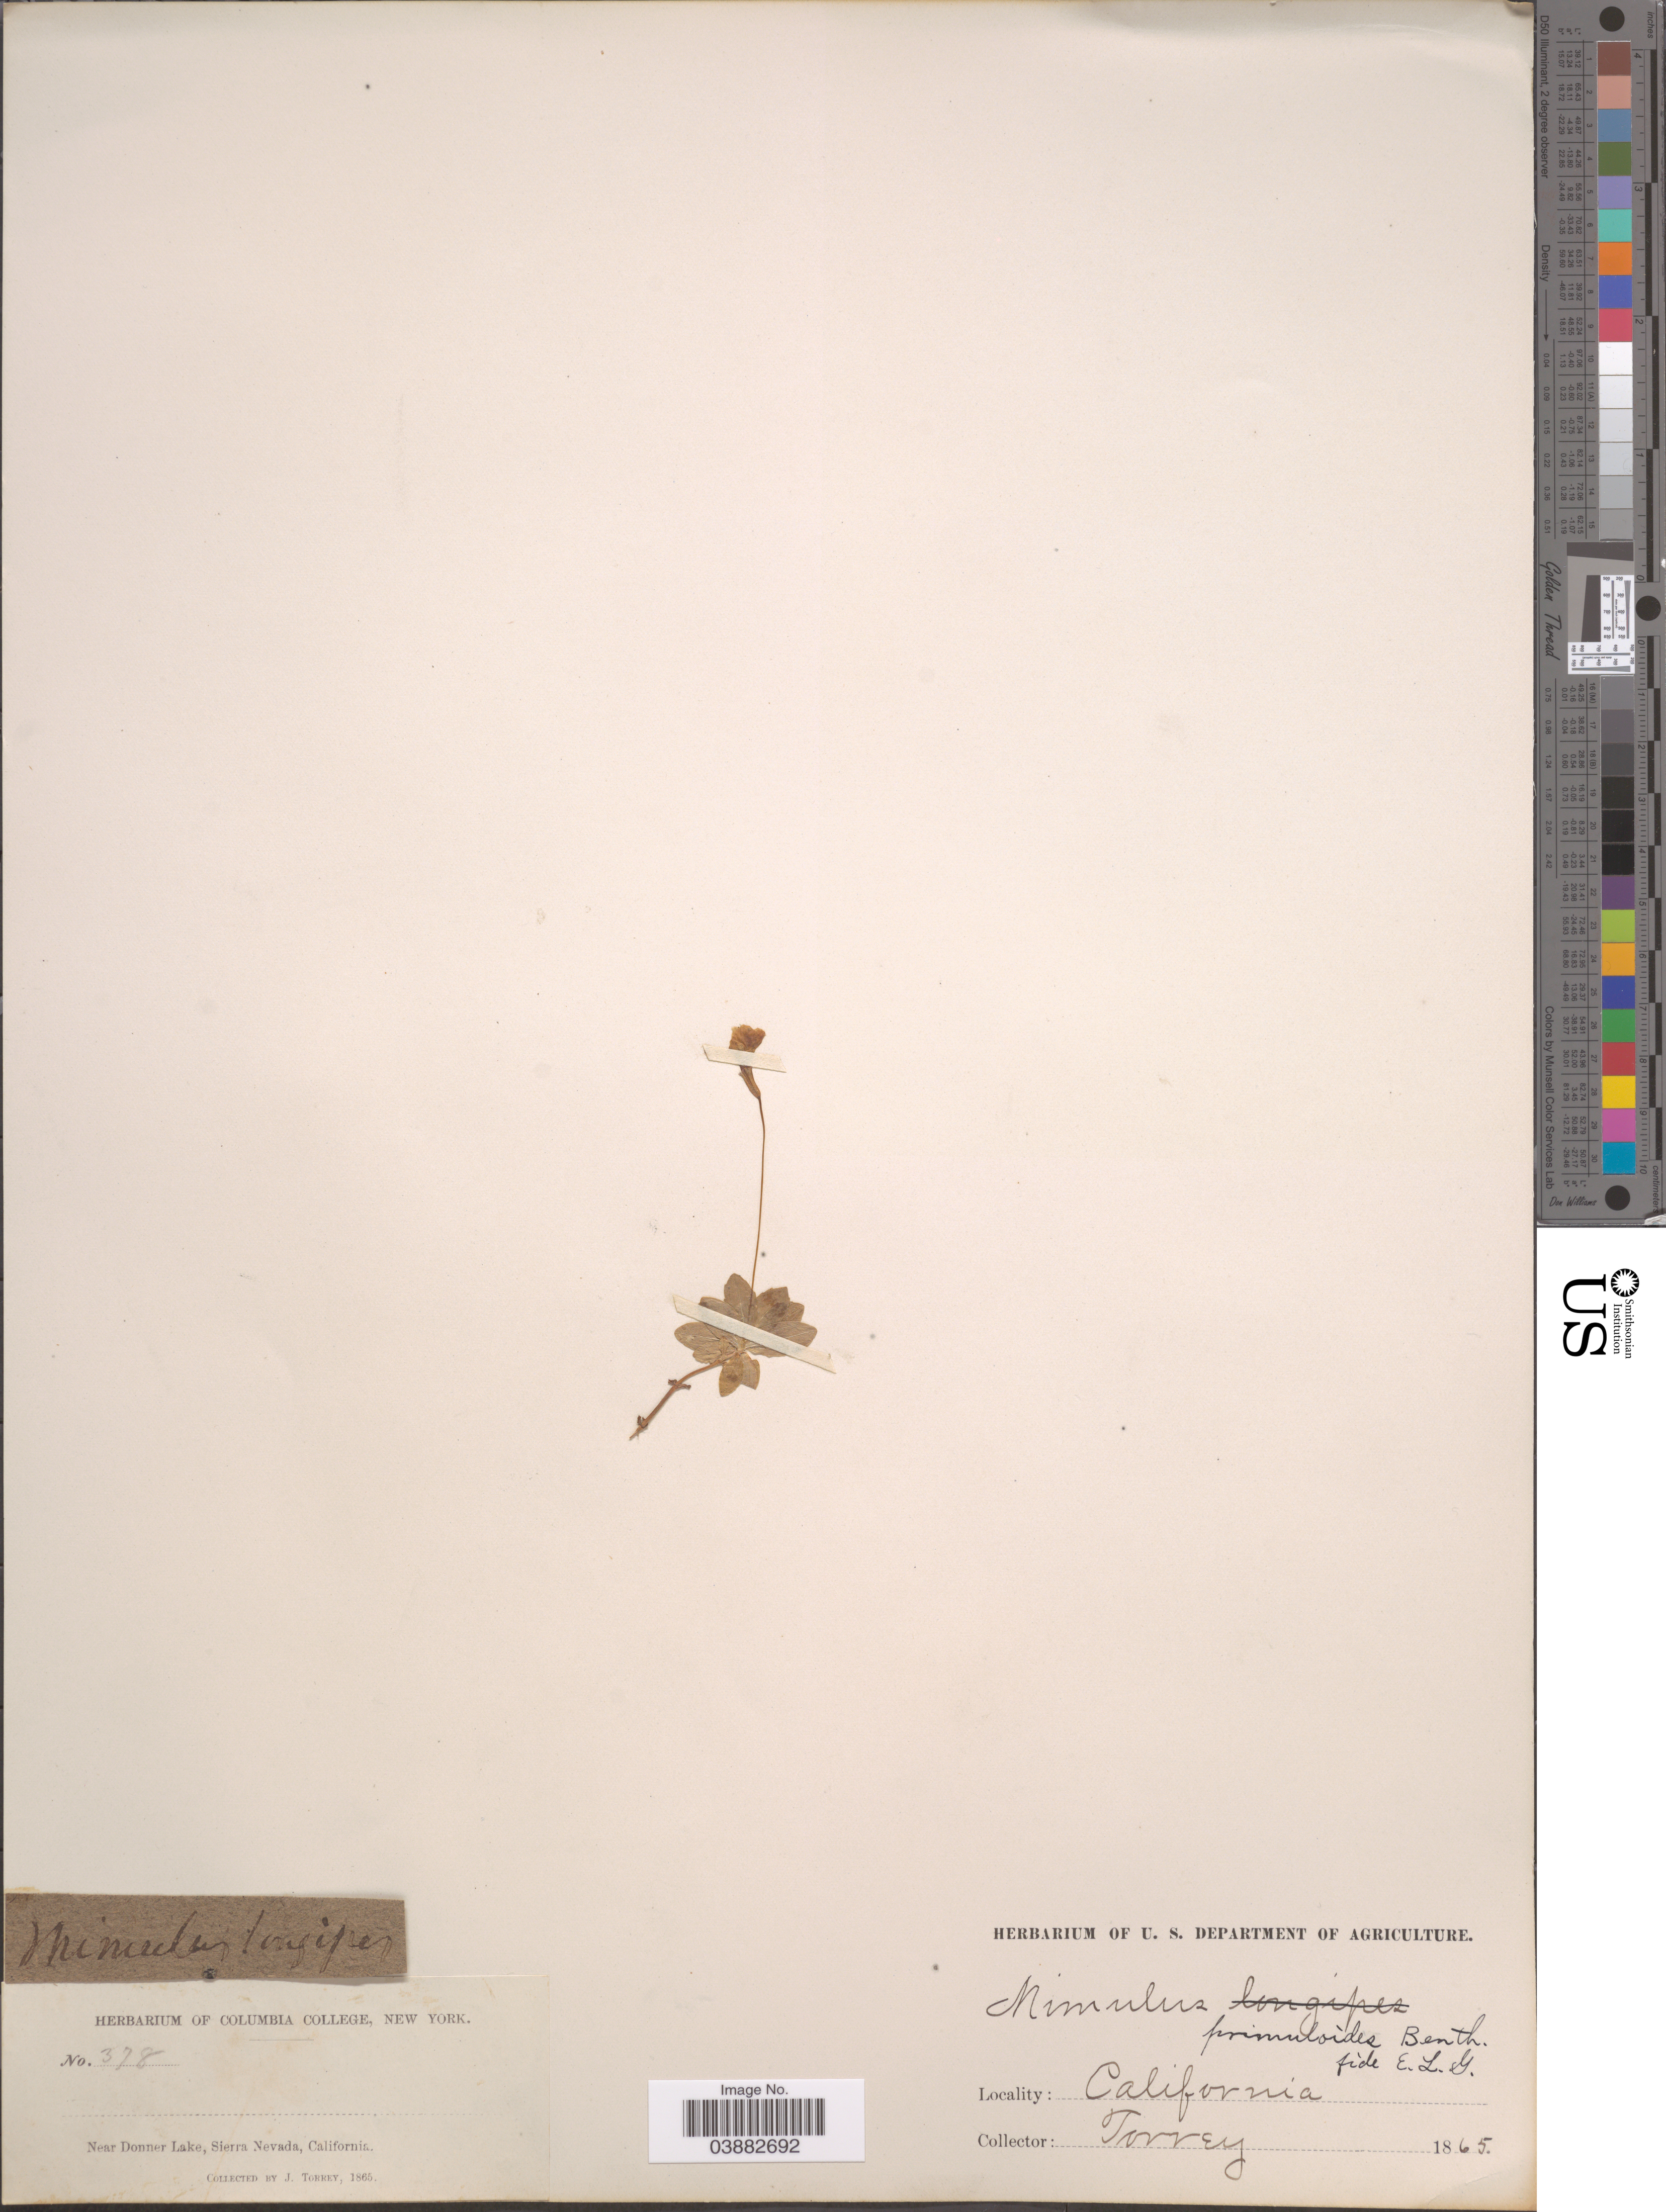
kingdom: Plantae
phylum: Tracheophyta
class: Magnoliopsida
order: Lamiales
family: Phrymaceae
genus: Mimulus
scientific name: Mimulus primuloides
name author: Benth.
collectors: J. Torrey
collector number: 378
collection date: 1865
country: United States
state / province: California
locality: Near Donner Lake, Sierra Nevada.